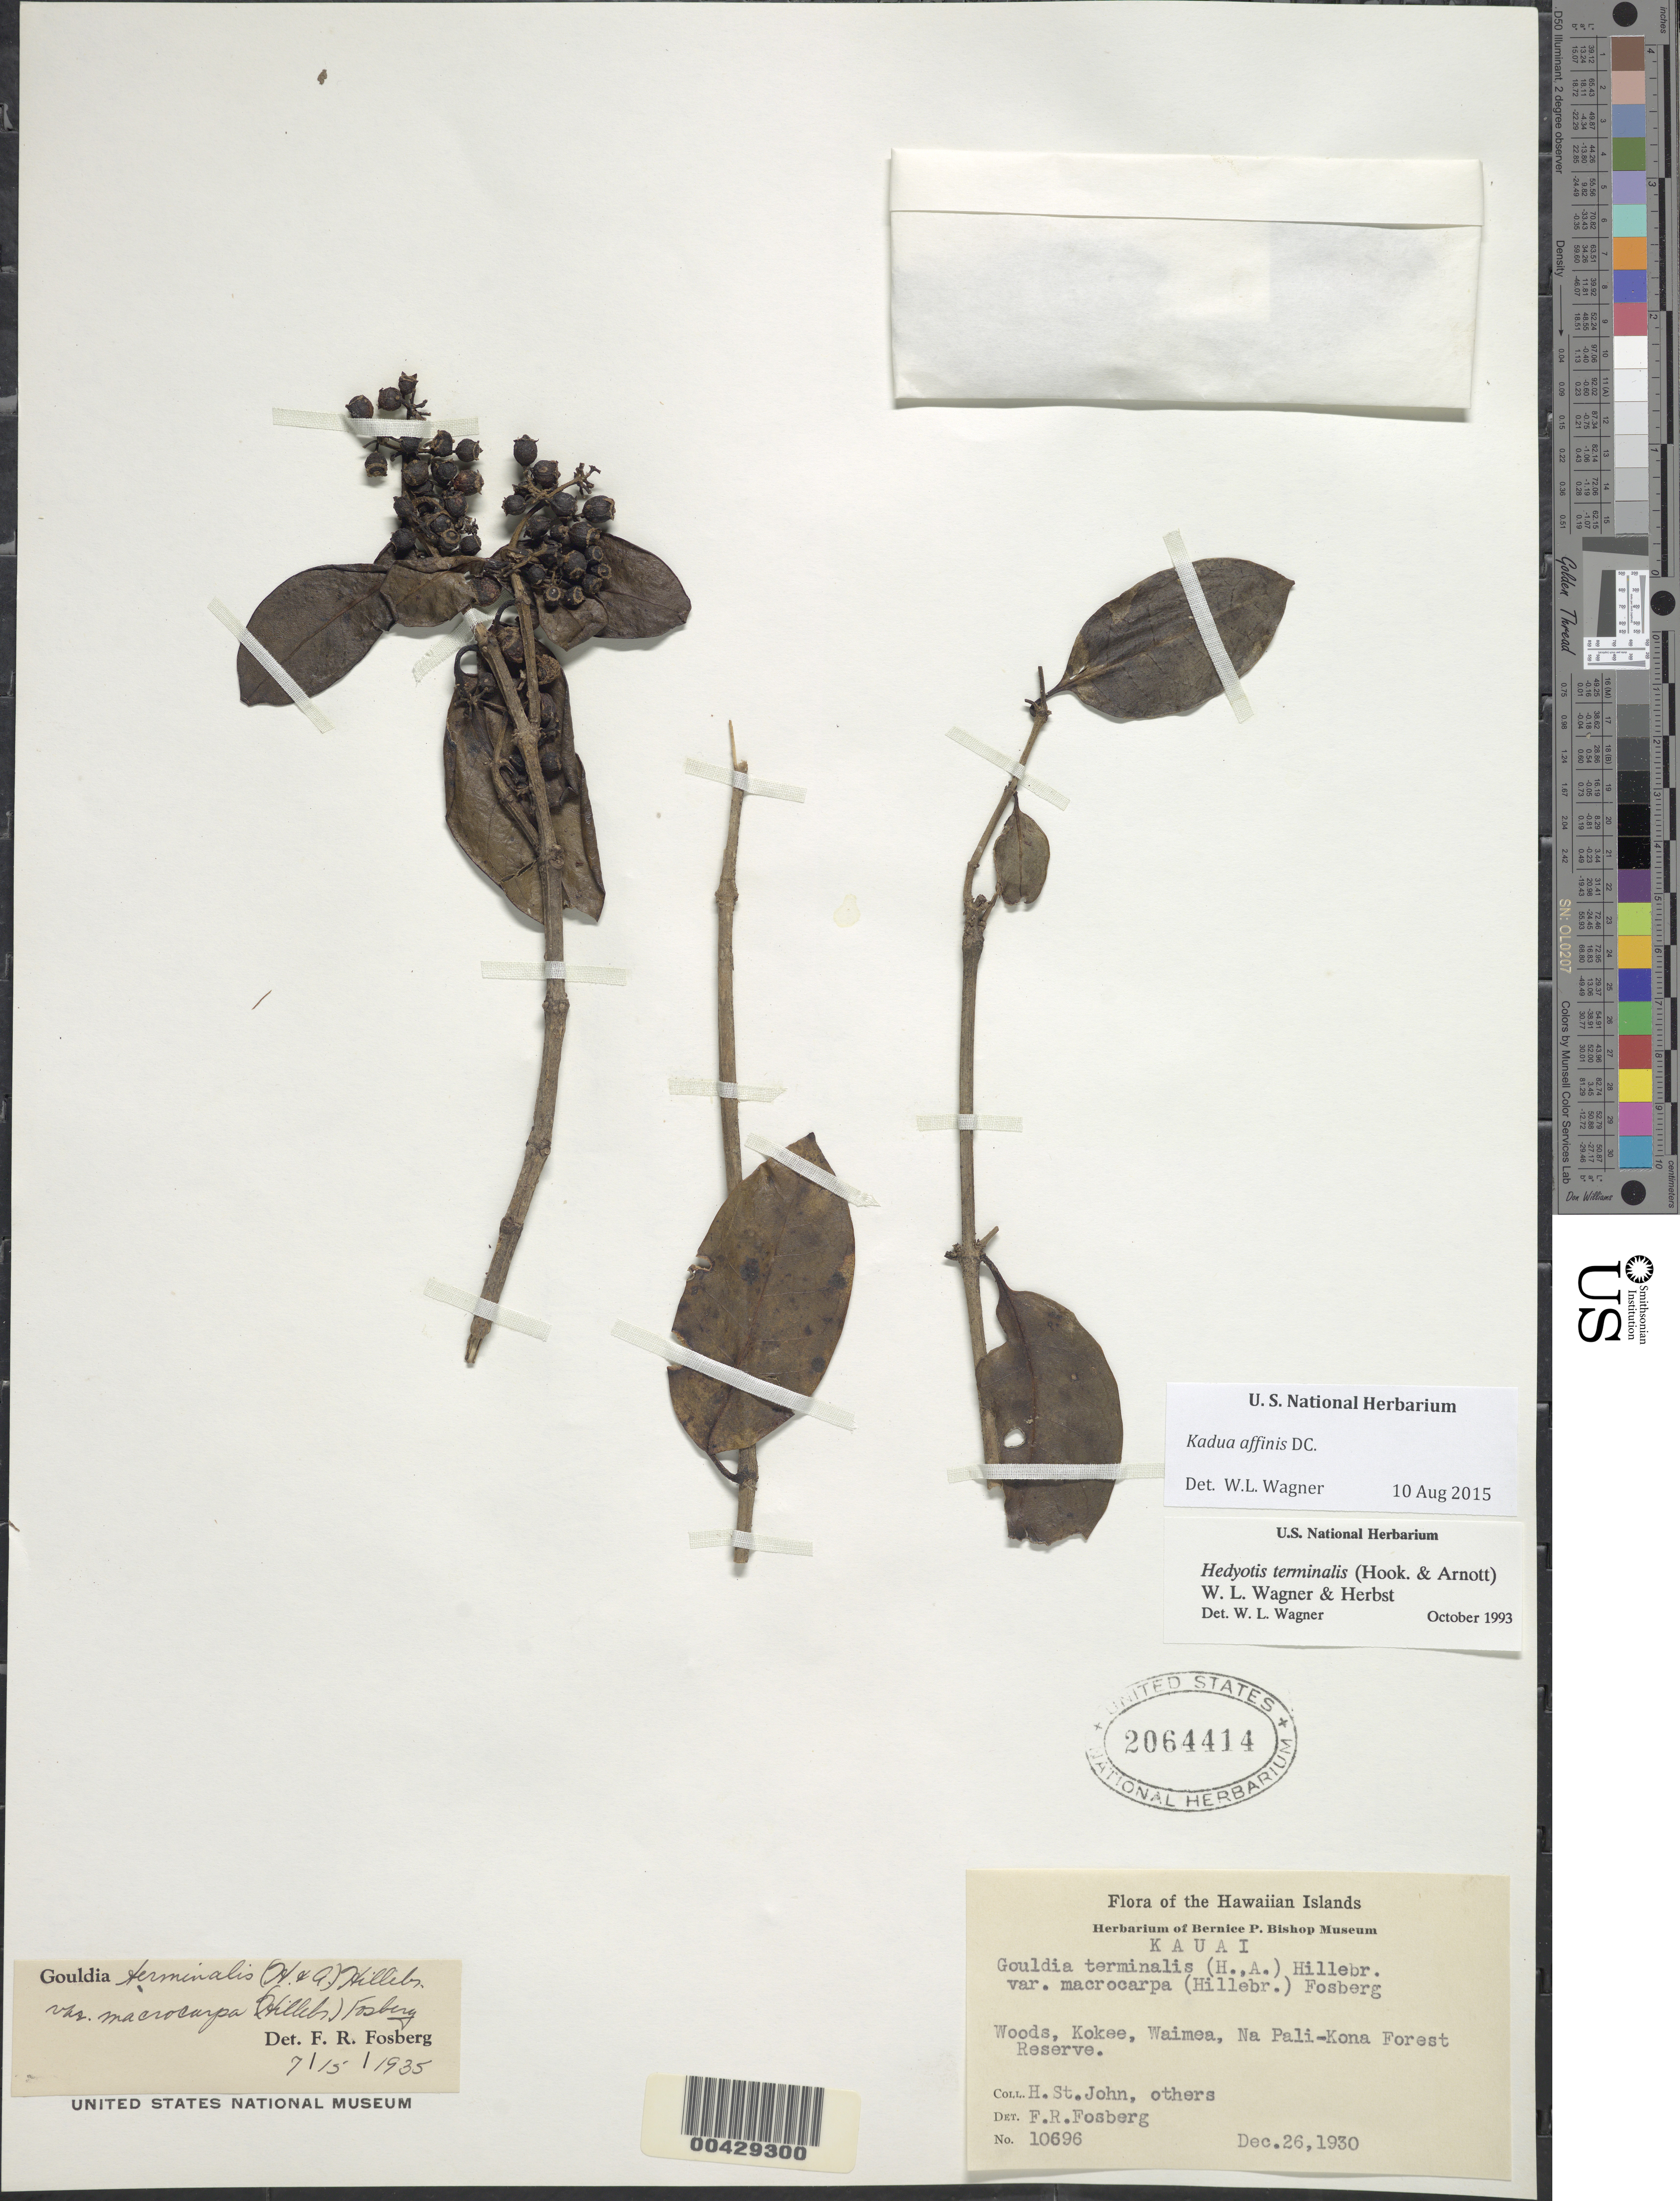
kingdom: Plantae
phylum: Tracheophyta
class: Magnoliopsida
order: Gentianales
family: Rubiaceae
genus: Kadua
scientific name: Kadua affinis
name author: DC.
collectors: H. St. John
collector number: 10696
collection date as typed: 26 Dec 1930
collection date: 1930-12-26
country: United States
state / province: Hawaii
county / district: Kauai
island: Kaua'i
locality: Woods, Kokee, Waimea, Na Pali-Kona Forest Reserve.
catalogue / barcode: US 2064414